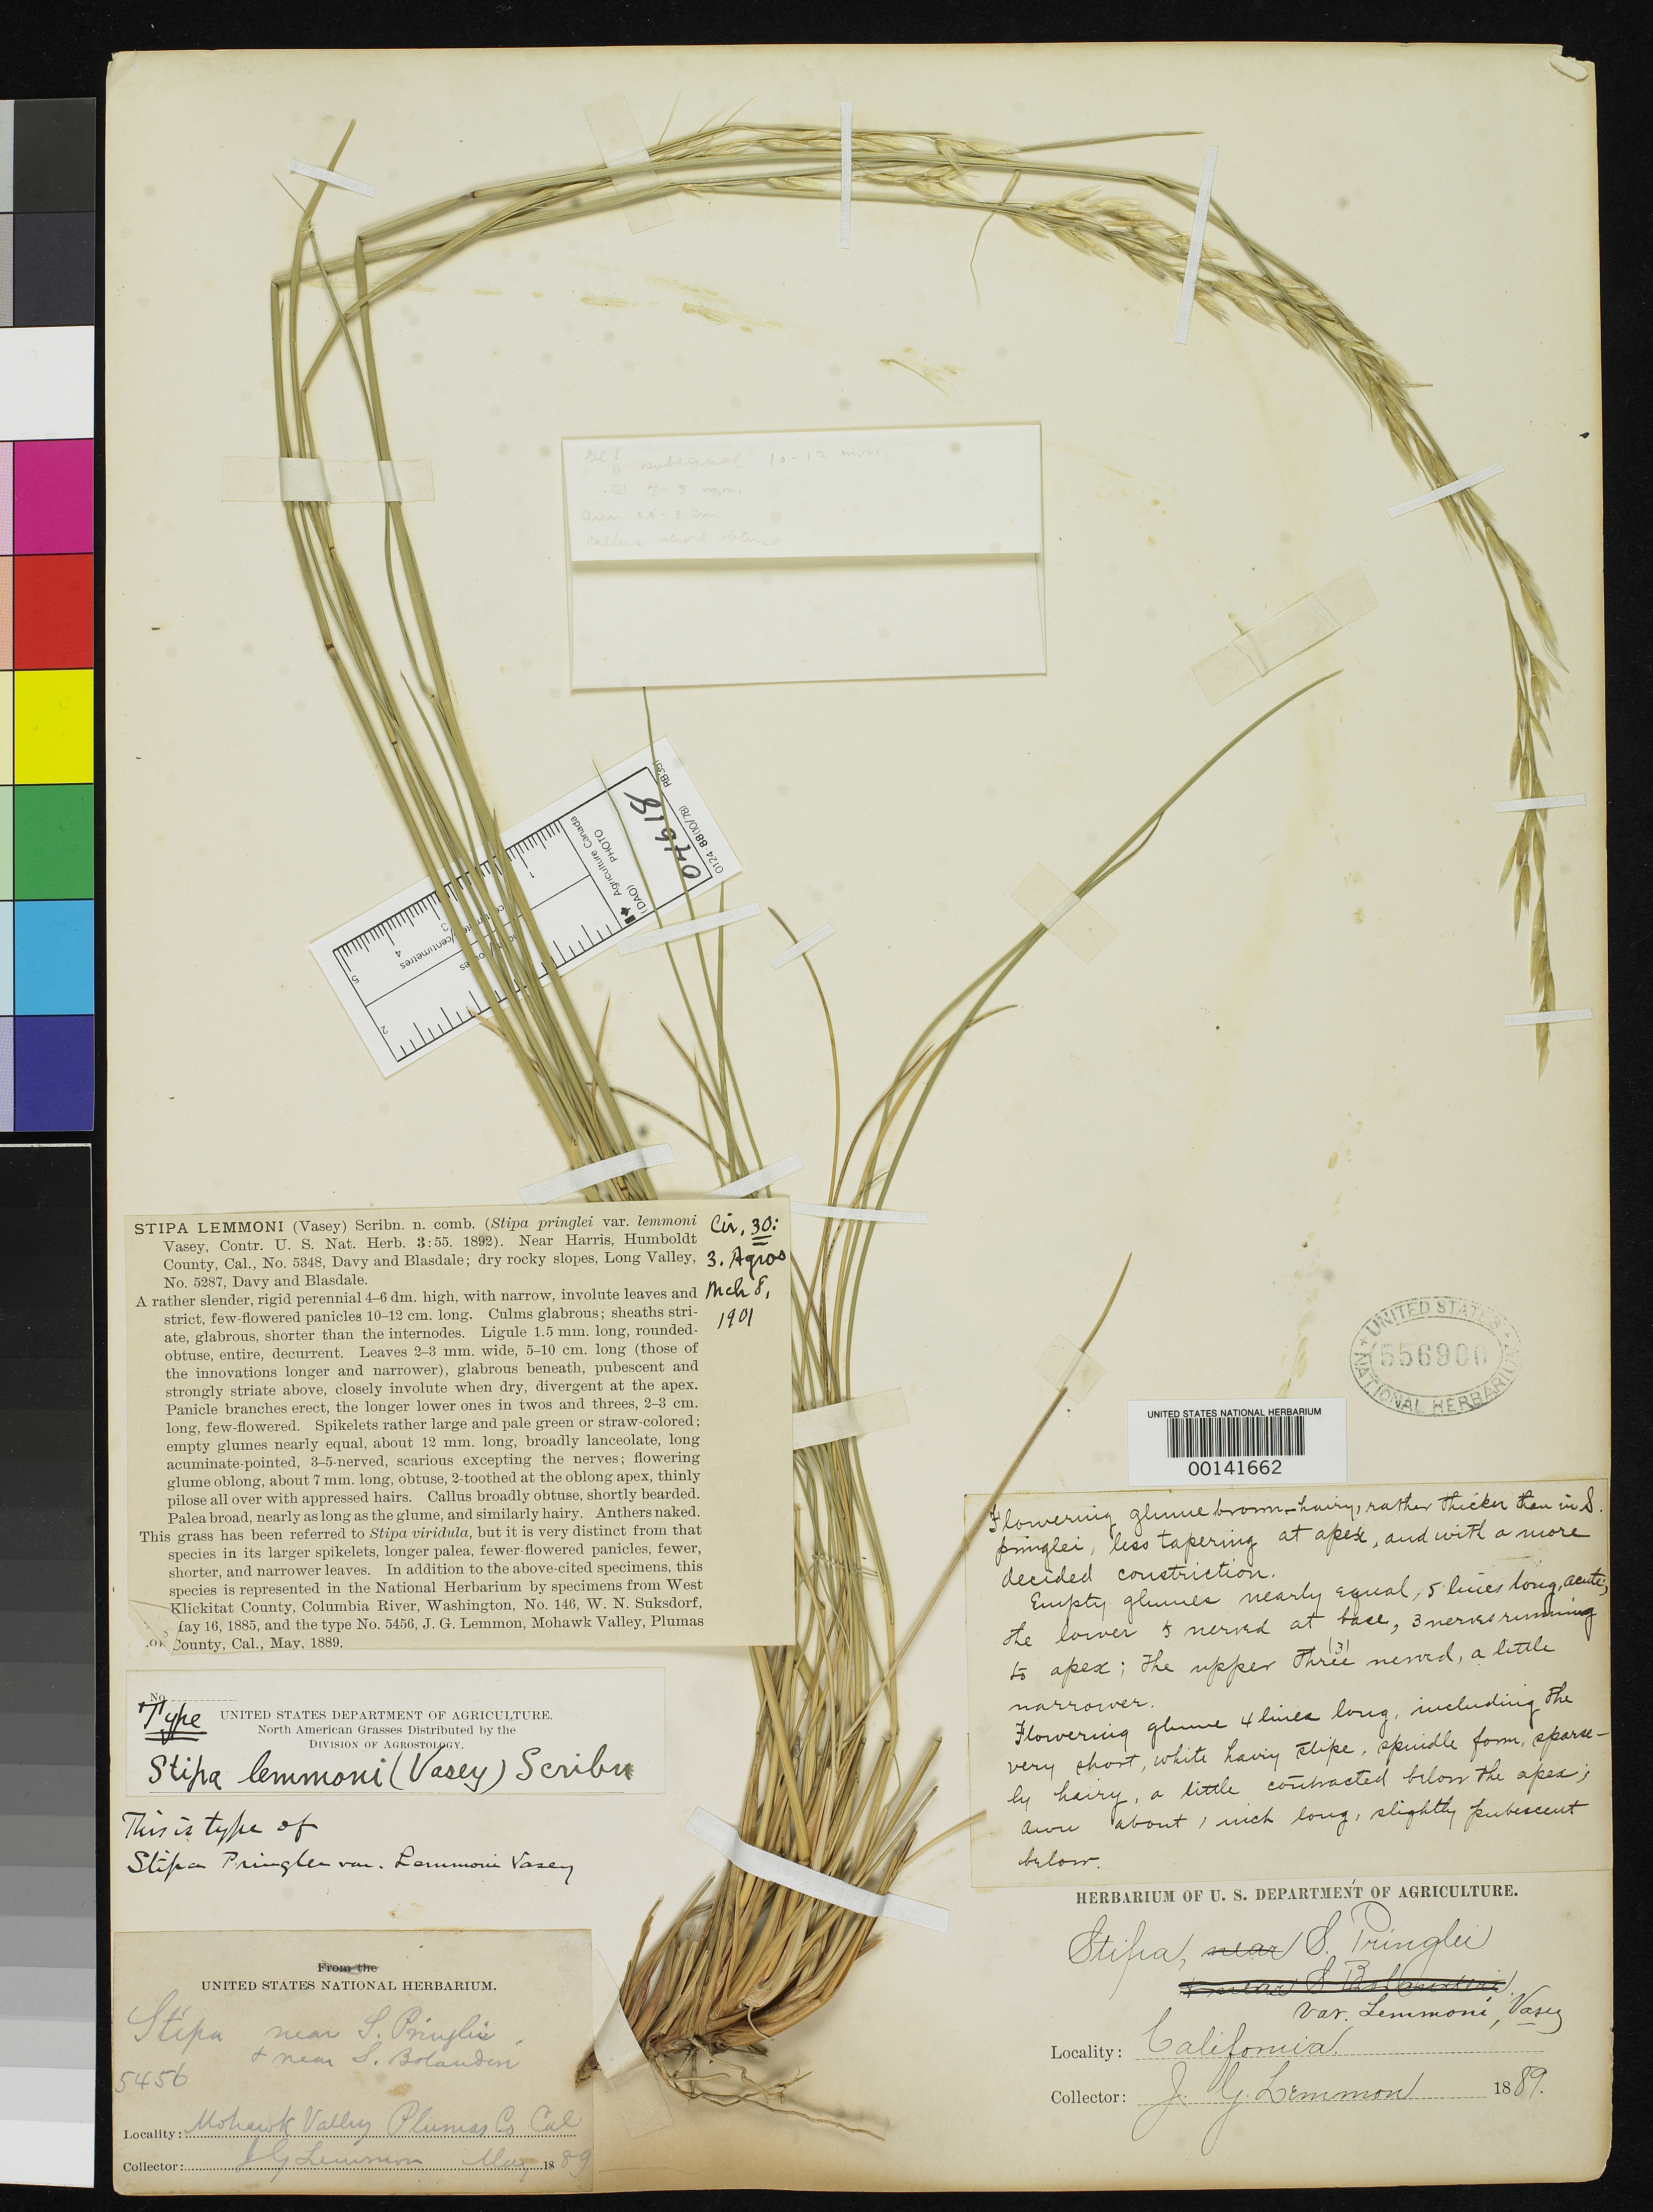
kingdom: Plantae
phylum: Tracheophyta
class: Liliopsida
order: Poales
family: Poaceae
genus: Stipa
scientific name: Stipa pringlei var. lemmonii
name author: Vasey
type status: Isotype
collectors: J. G. Lemmon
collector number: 5456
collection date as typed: May 1889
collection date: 1889-05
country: United States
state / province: California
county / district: Plumas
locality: Mohawk Valley.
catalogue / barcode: US 556900